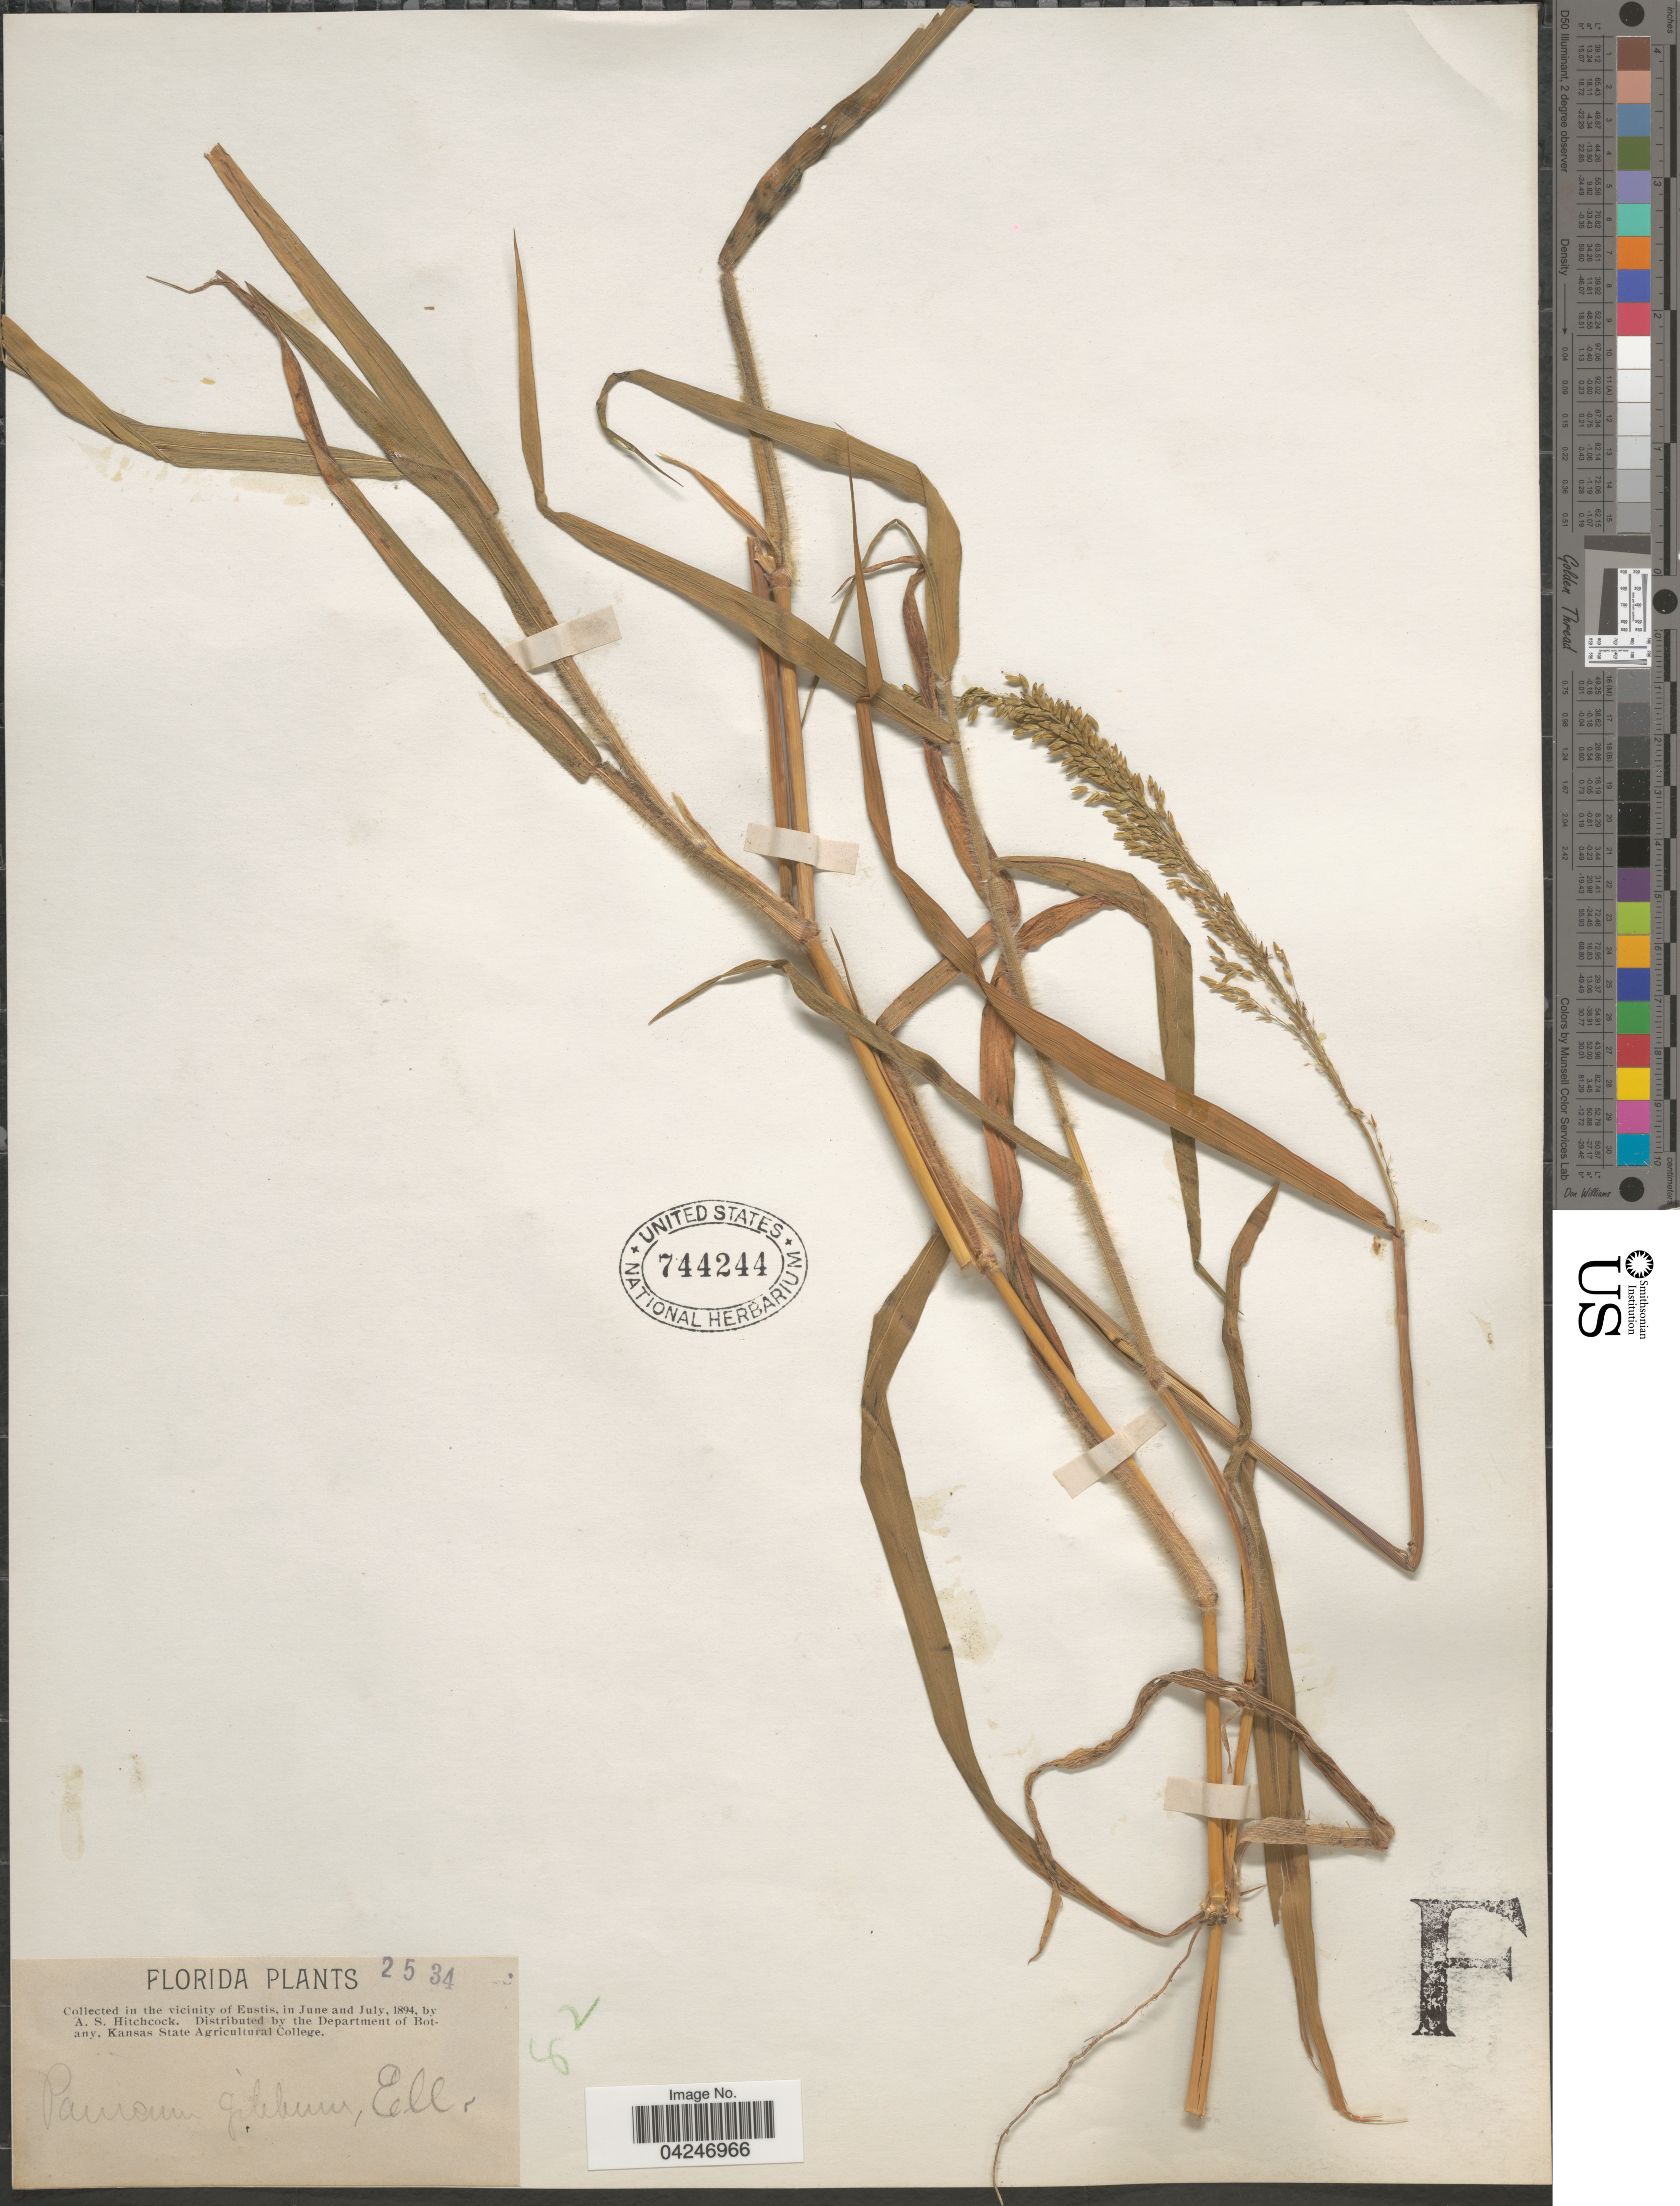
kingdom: Plantae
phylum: Tracheophyta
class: Liliopsida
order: Poales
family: Poaceae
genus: Sacciolepis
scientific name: Sacciolepis striata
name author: (L.) Nash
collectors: A. S. Hitchcock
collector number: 2534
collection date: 1894-06/1894-07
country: United States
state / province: Florida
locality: In the vicinity of Eustis.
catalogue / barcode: US 744244